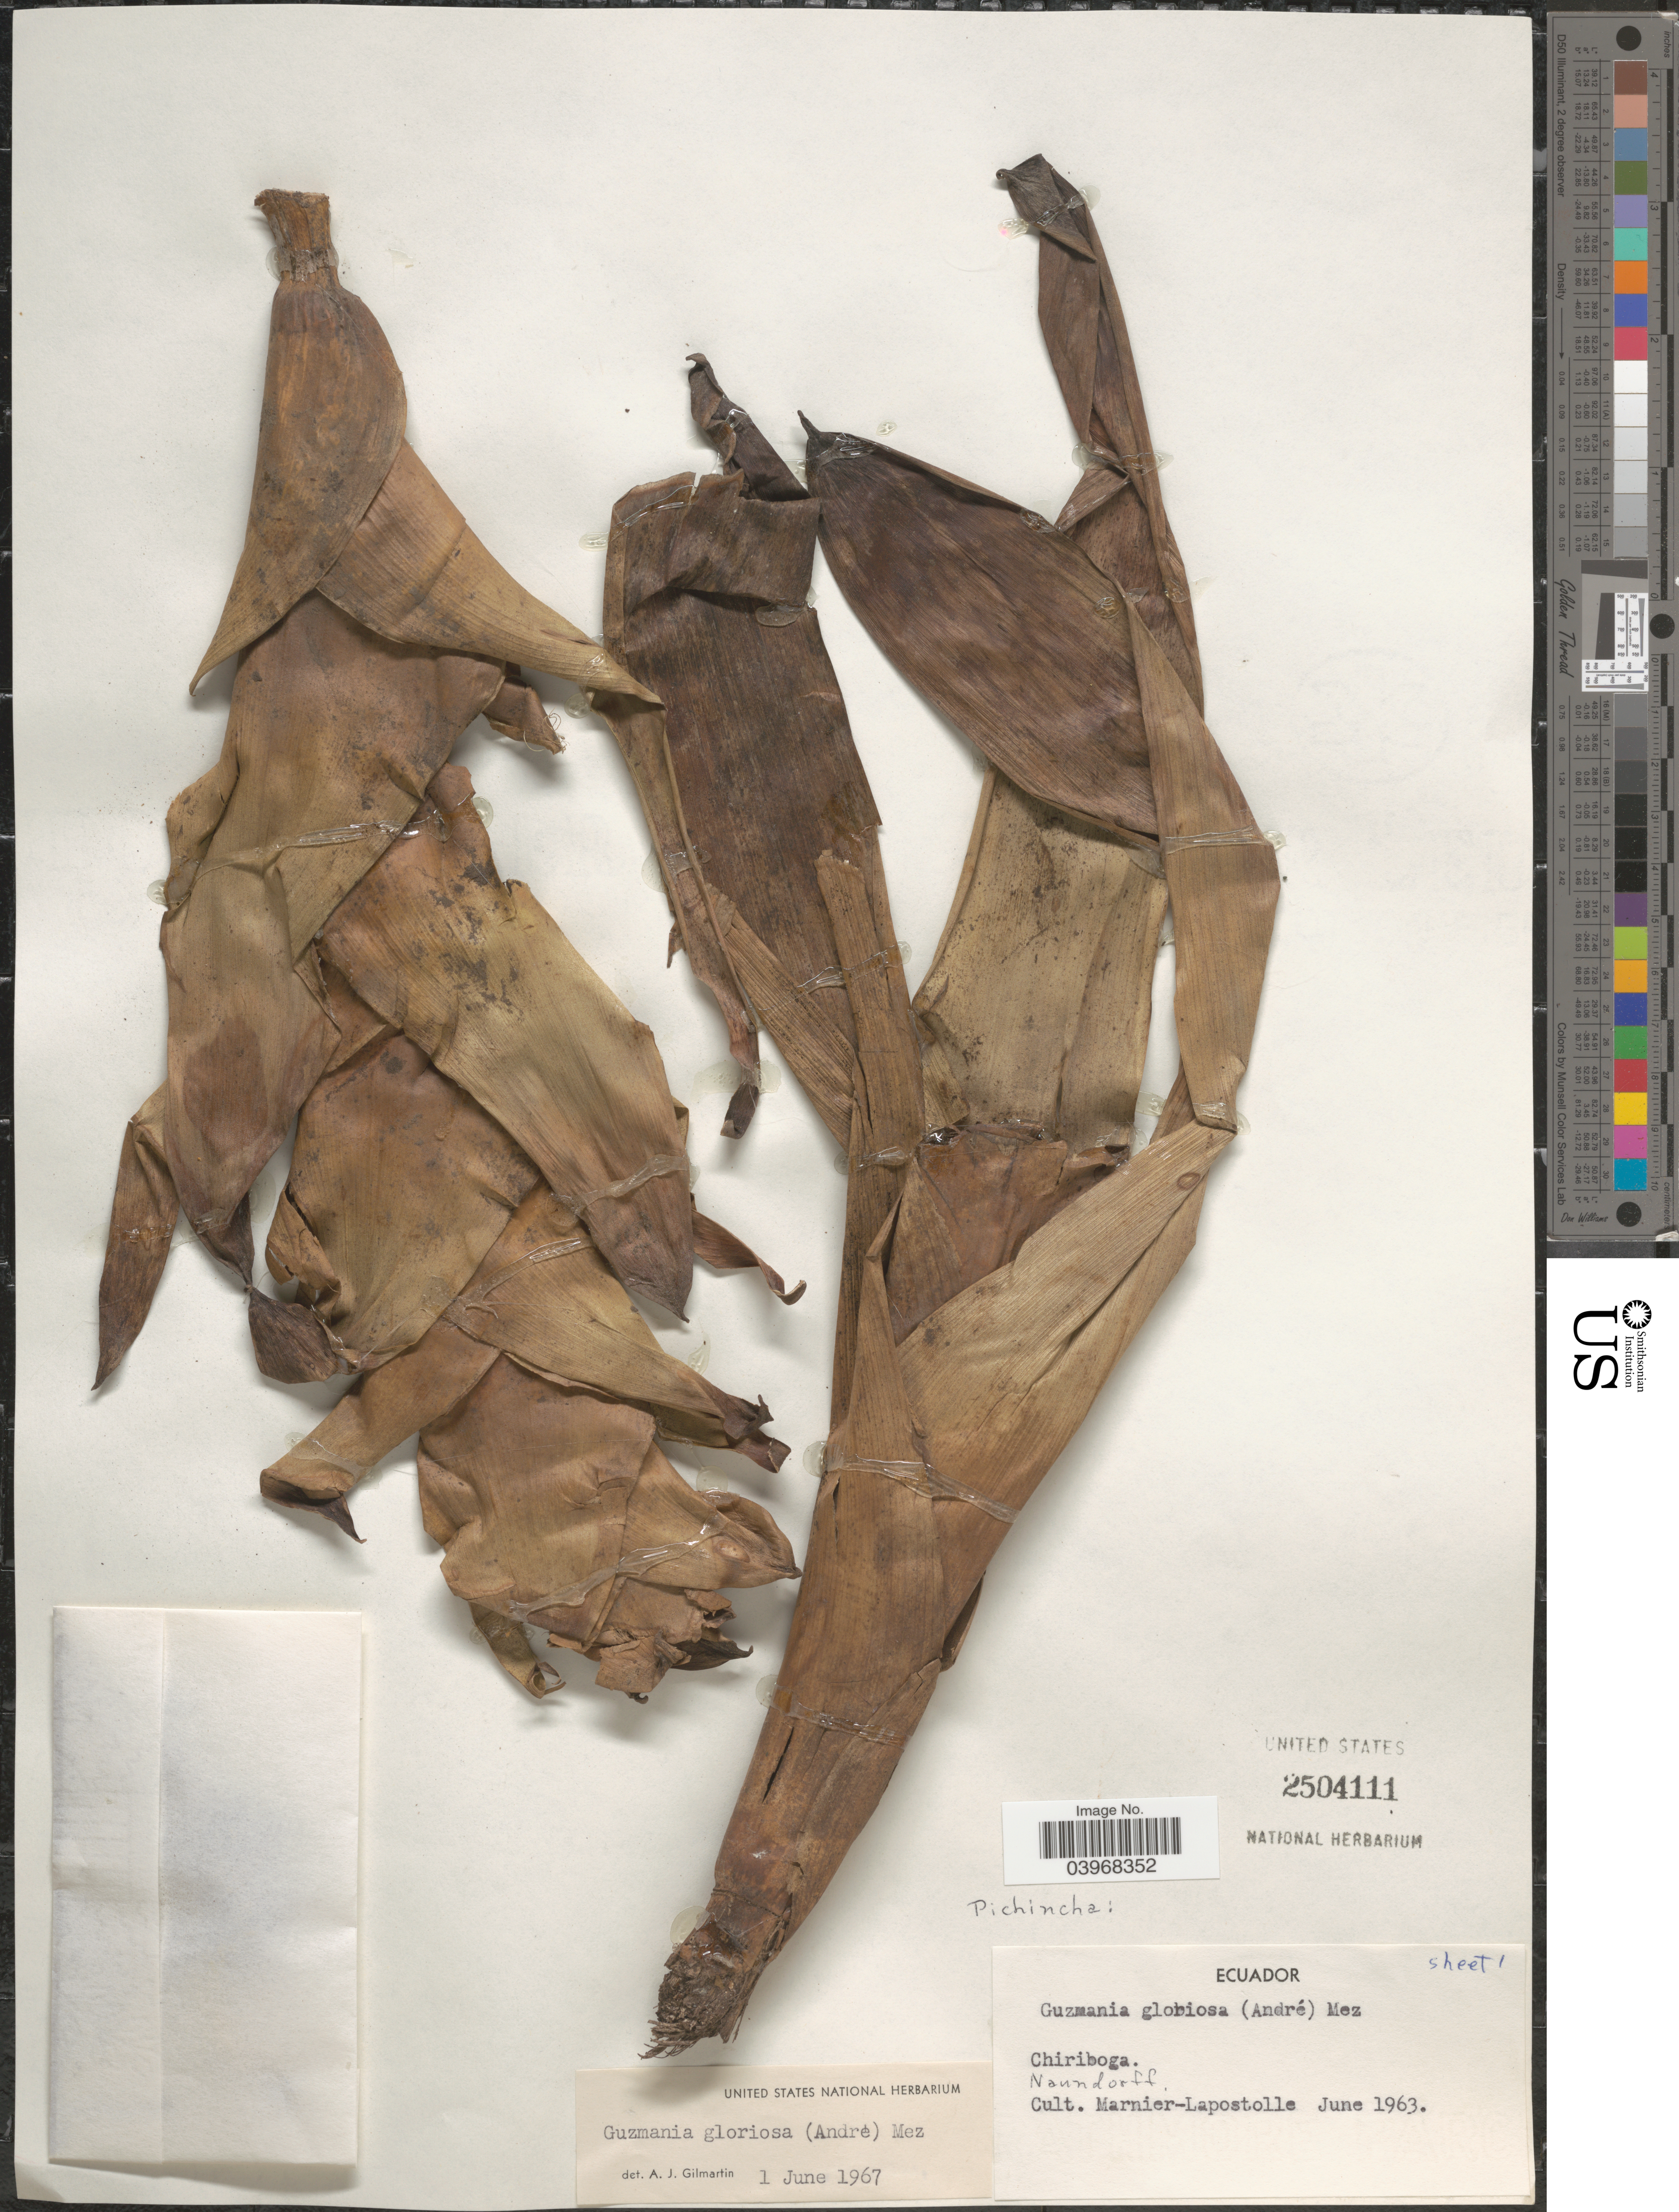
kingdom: Plantae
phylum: Tracheophyta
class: Liliopsida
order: Poales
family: Bromeliaceae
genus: Guzmania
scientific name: Guzmania gloriosa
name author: (André) André ex Mez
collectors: -- Marnier-Lapostolle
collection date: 1963-06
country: Ecuador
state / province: Pichincha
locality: Chiriboga.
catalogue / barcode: US 2504111